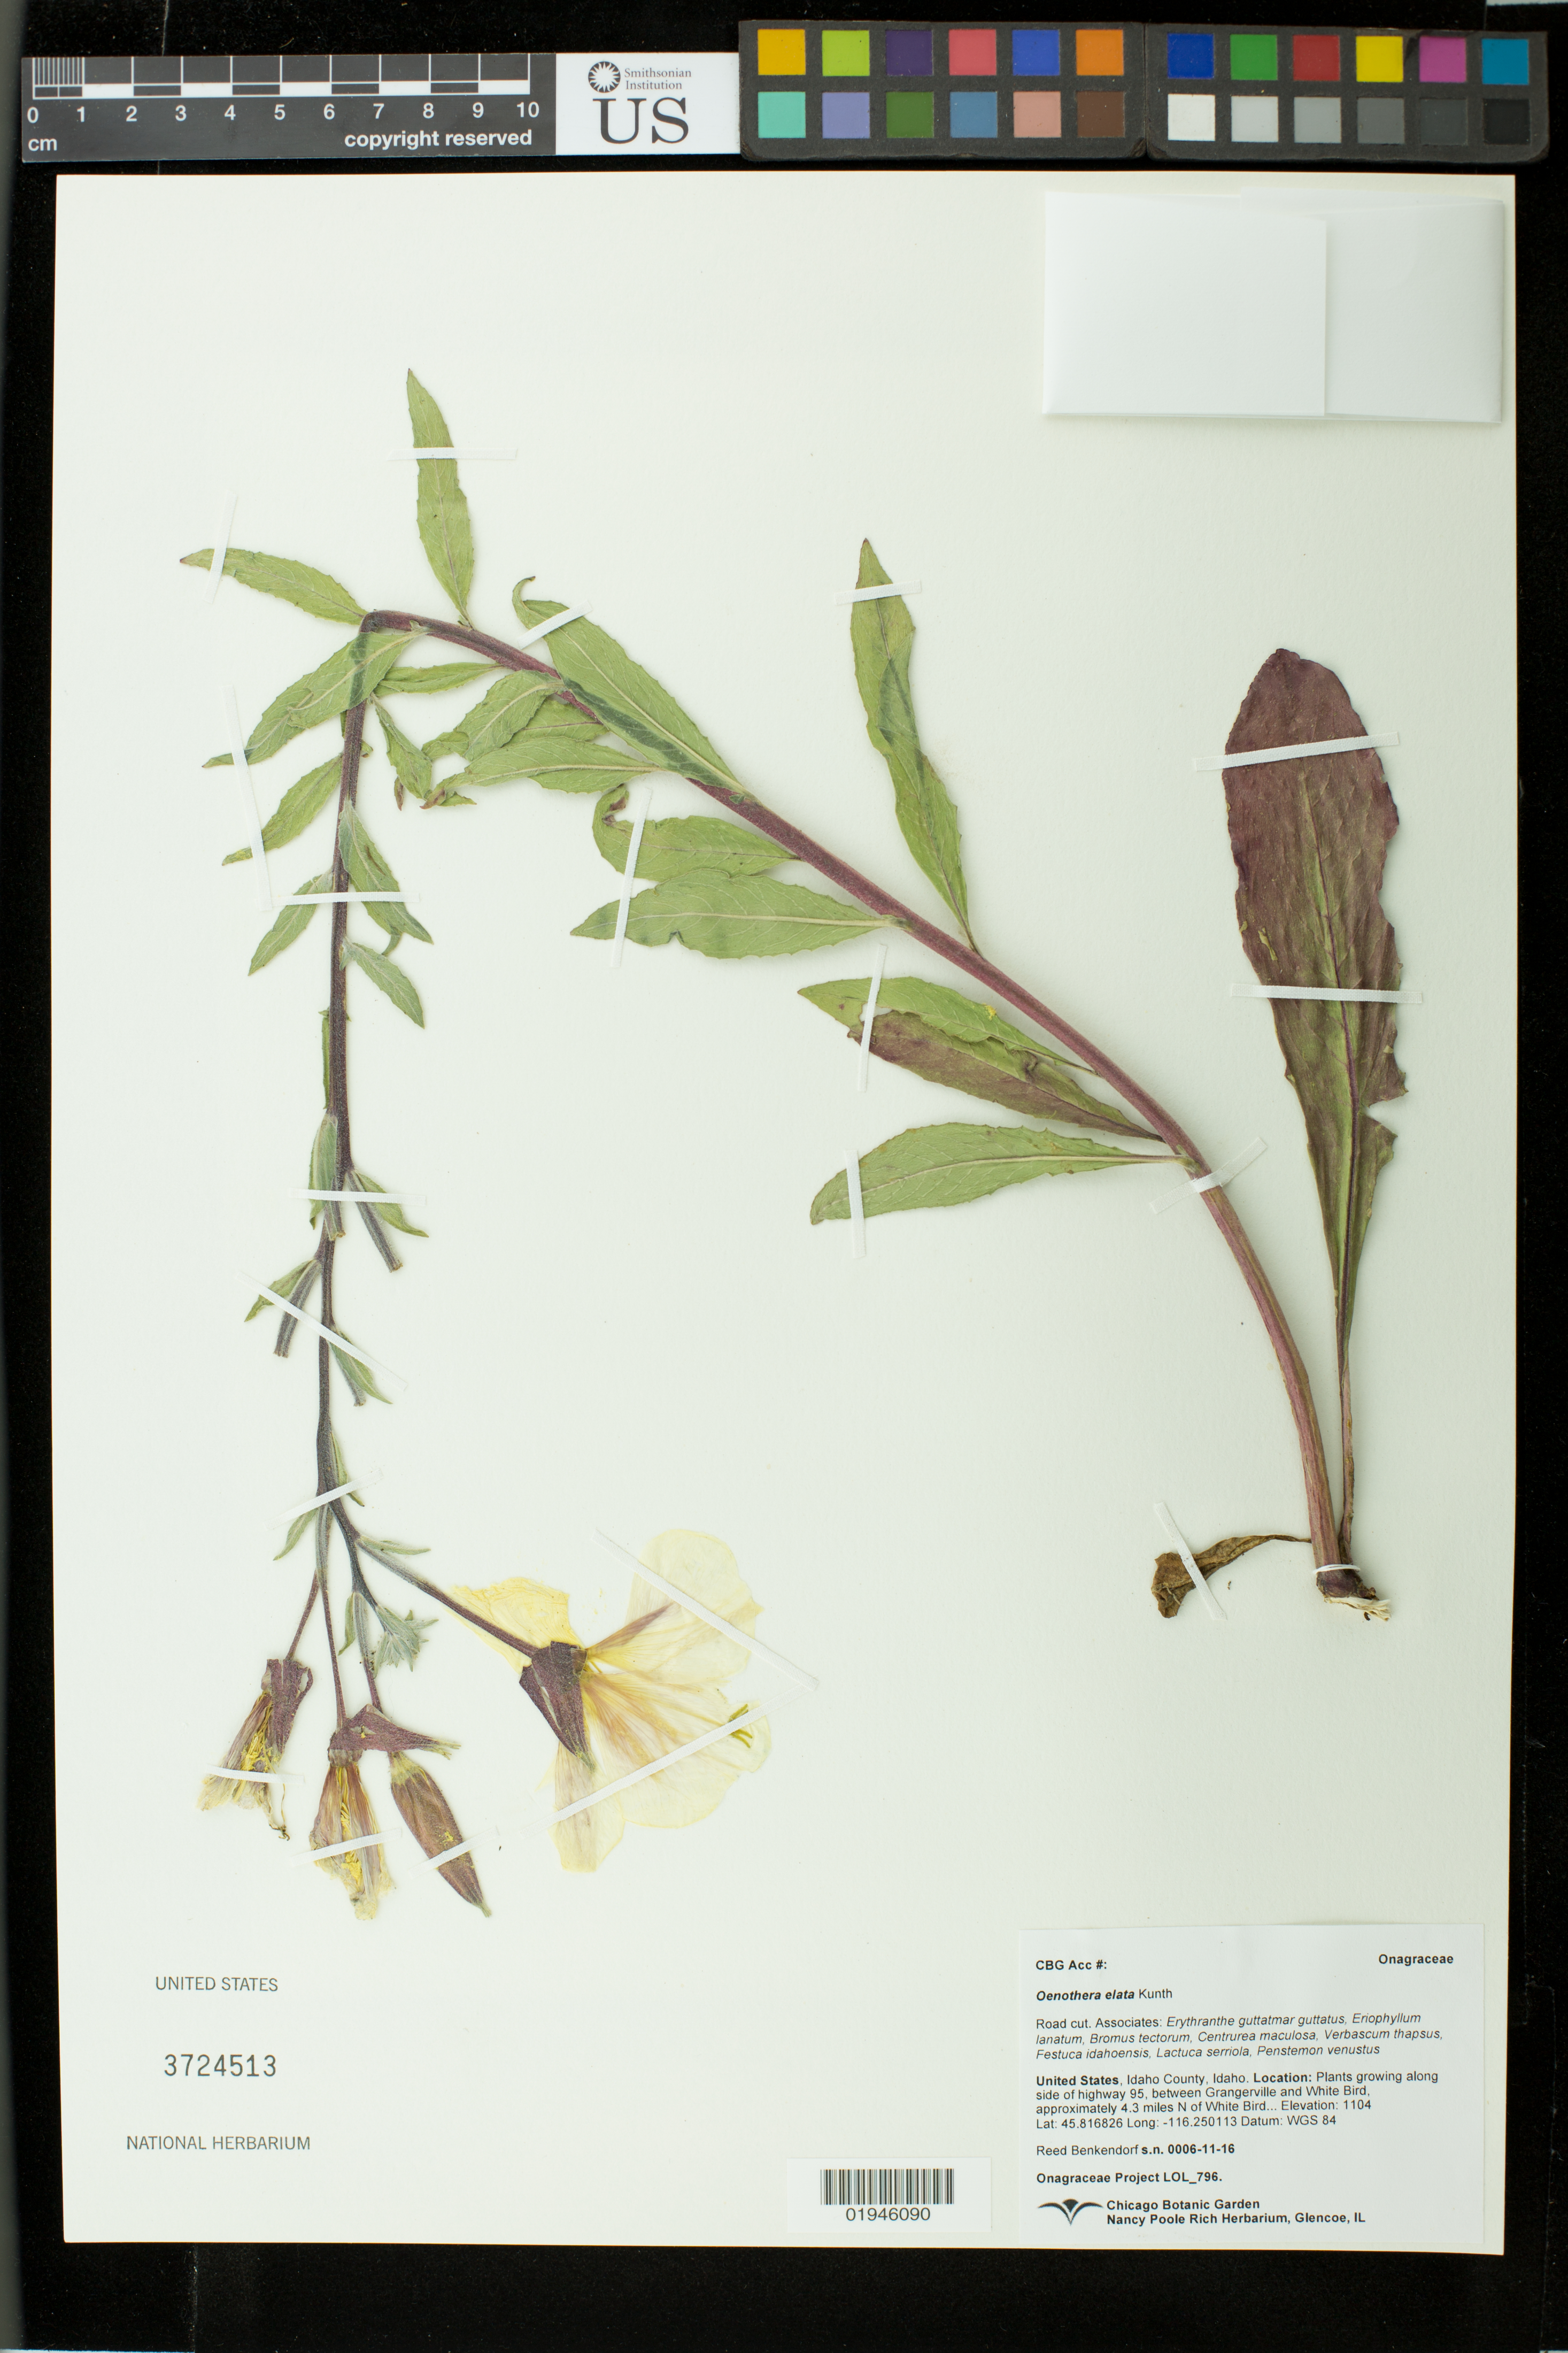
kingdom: Plantae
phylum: Tracheophyta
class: Magnoliopsida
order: Myrtales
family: Onagraceae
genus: Oenothera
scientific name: Oenothera elata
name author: Kunth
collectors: R. Benkendorf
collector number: LOL 796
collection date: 2016-06-11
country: United States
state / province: Idaho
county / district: Idaho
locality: White Bird Battlefield, plants growing along side of highway 95, between Grangerville and White Bird, approximately 4.3 miles N of White Bird.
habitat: Road cut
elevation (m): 1104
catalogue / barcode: US 3724513